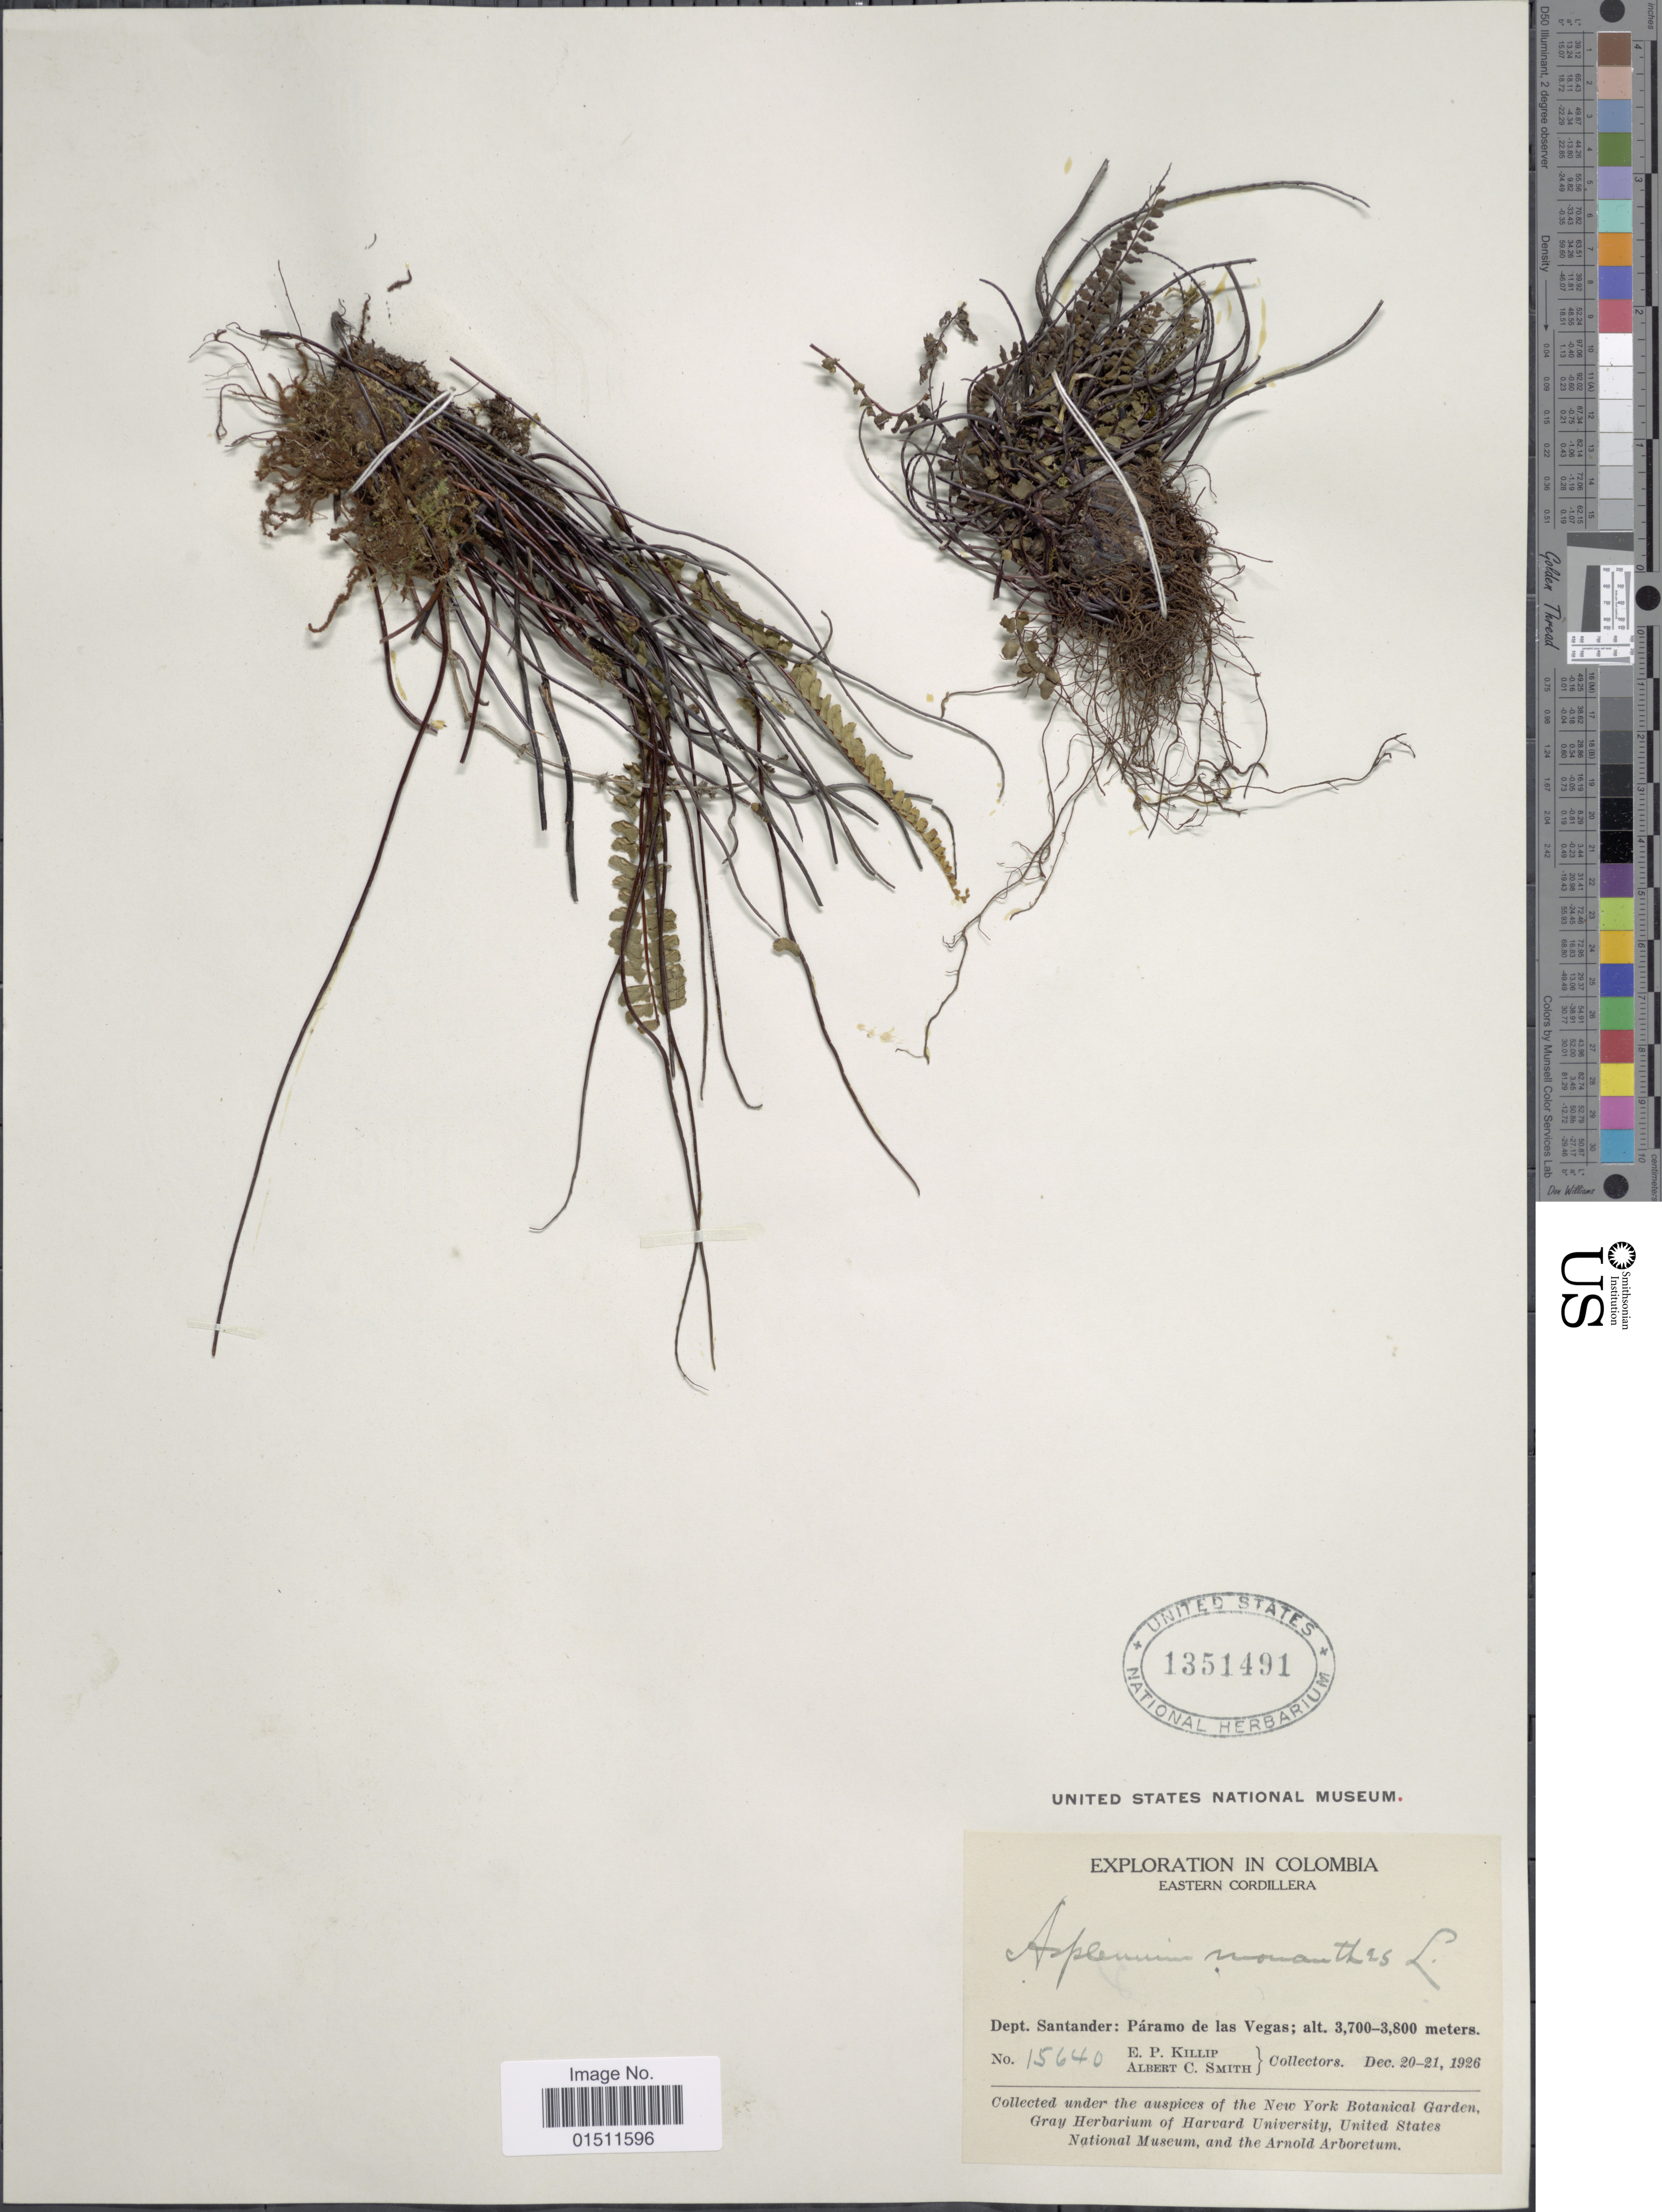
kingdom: Plantae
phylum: Tracheophyta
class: Polypodiopsida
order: Polypodiales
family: Aspleniaceae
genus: Asplenium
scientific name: Asplenium monanthes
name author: L.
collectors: E. P. Killip & A. C. Smith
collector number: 15640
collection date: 1926-12-20/1926-12-21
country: Colombia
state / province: Santander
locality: Eastern Cordillera, Dept. Santander: Paramo de las Vegas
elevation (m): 3700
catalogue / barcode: US 1351491